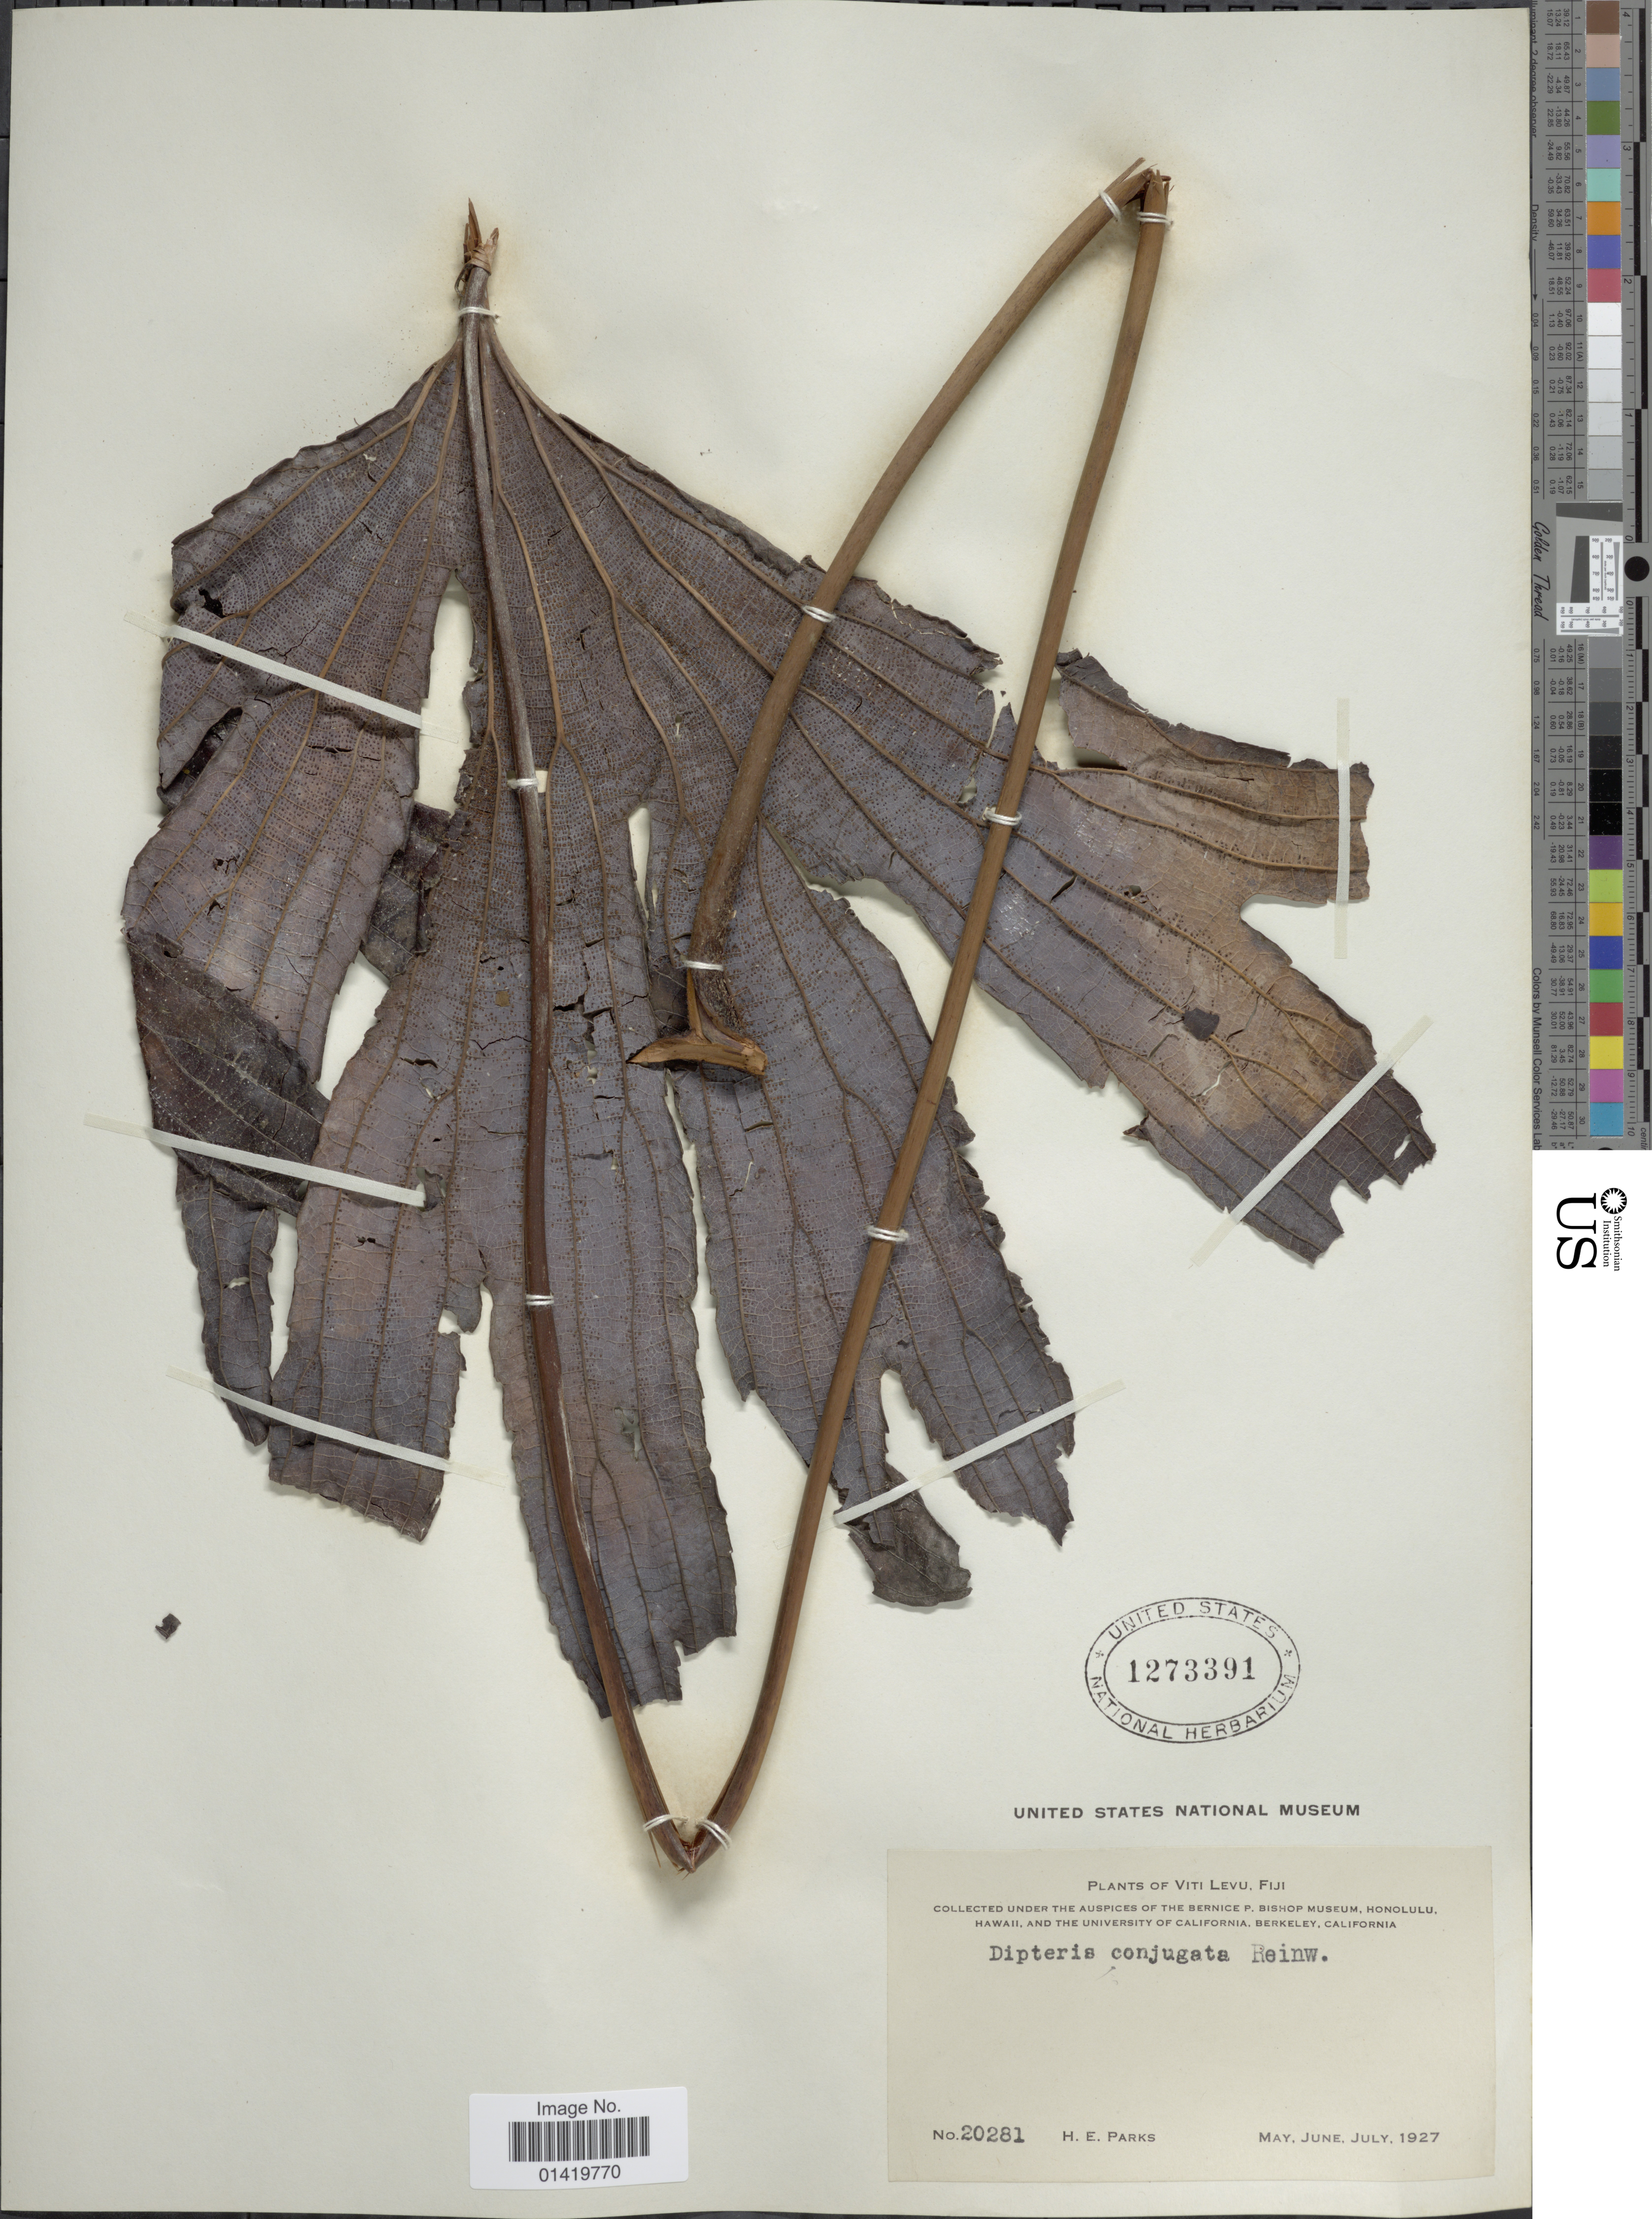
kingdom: Plantae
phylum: Tracheophyta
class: Polypodiopsida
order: Gleicheniales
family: Dipteridaceae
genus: Dipteris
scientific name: Dipteris conjugata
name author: Reinw.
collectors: H. E. Parks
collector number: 20281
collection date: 1927-05/1927-07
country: Fiji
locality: Viti Levu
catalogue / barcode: US 1273391